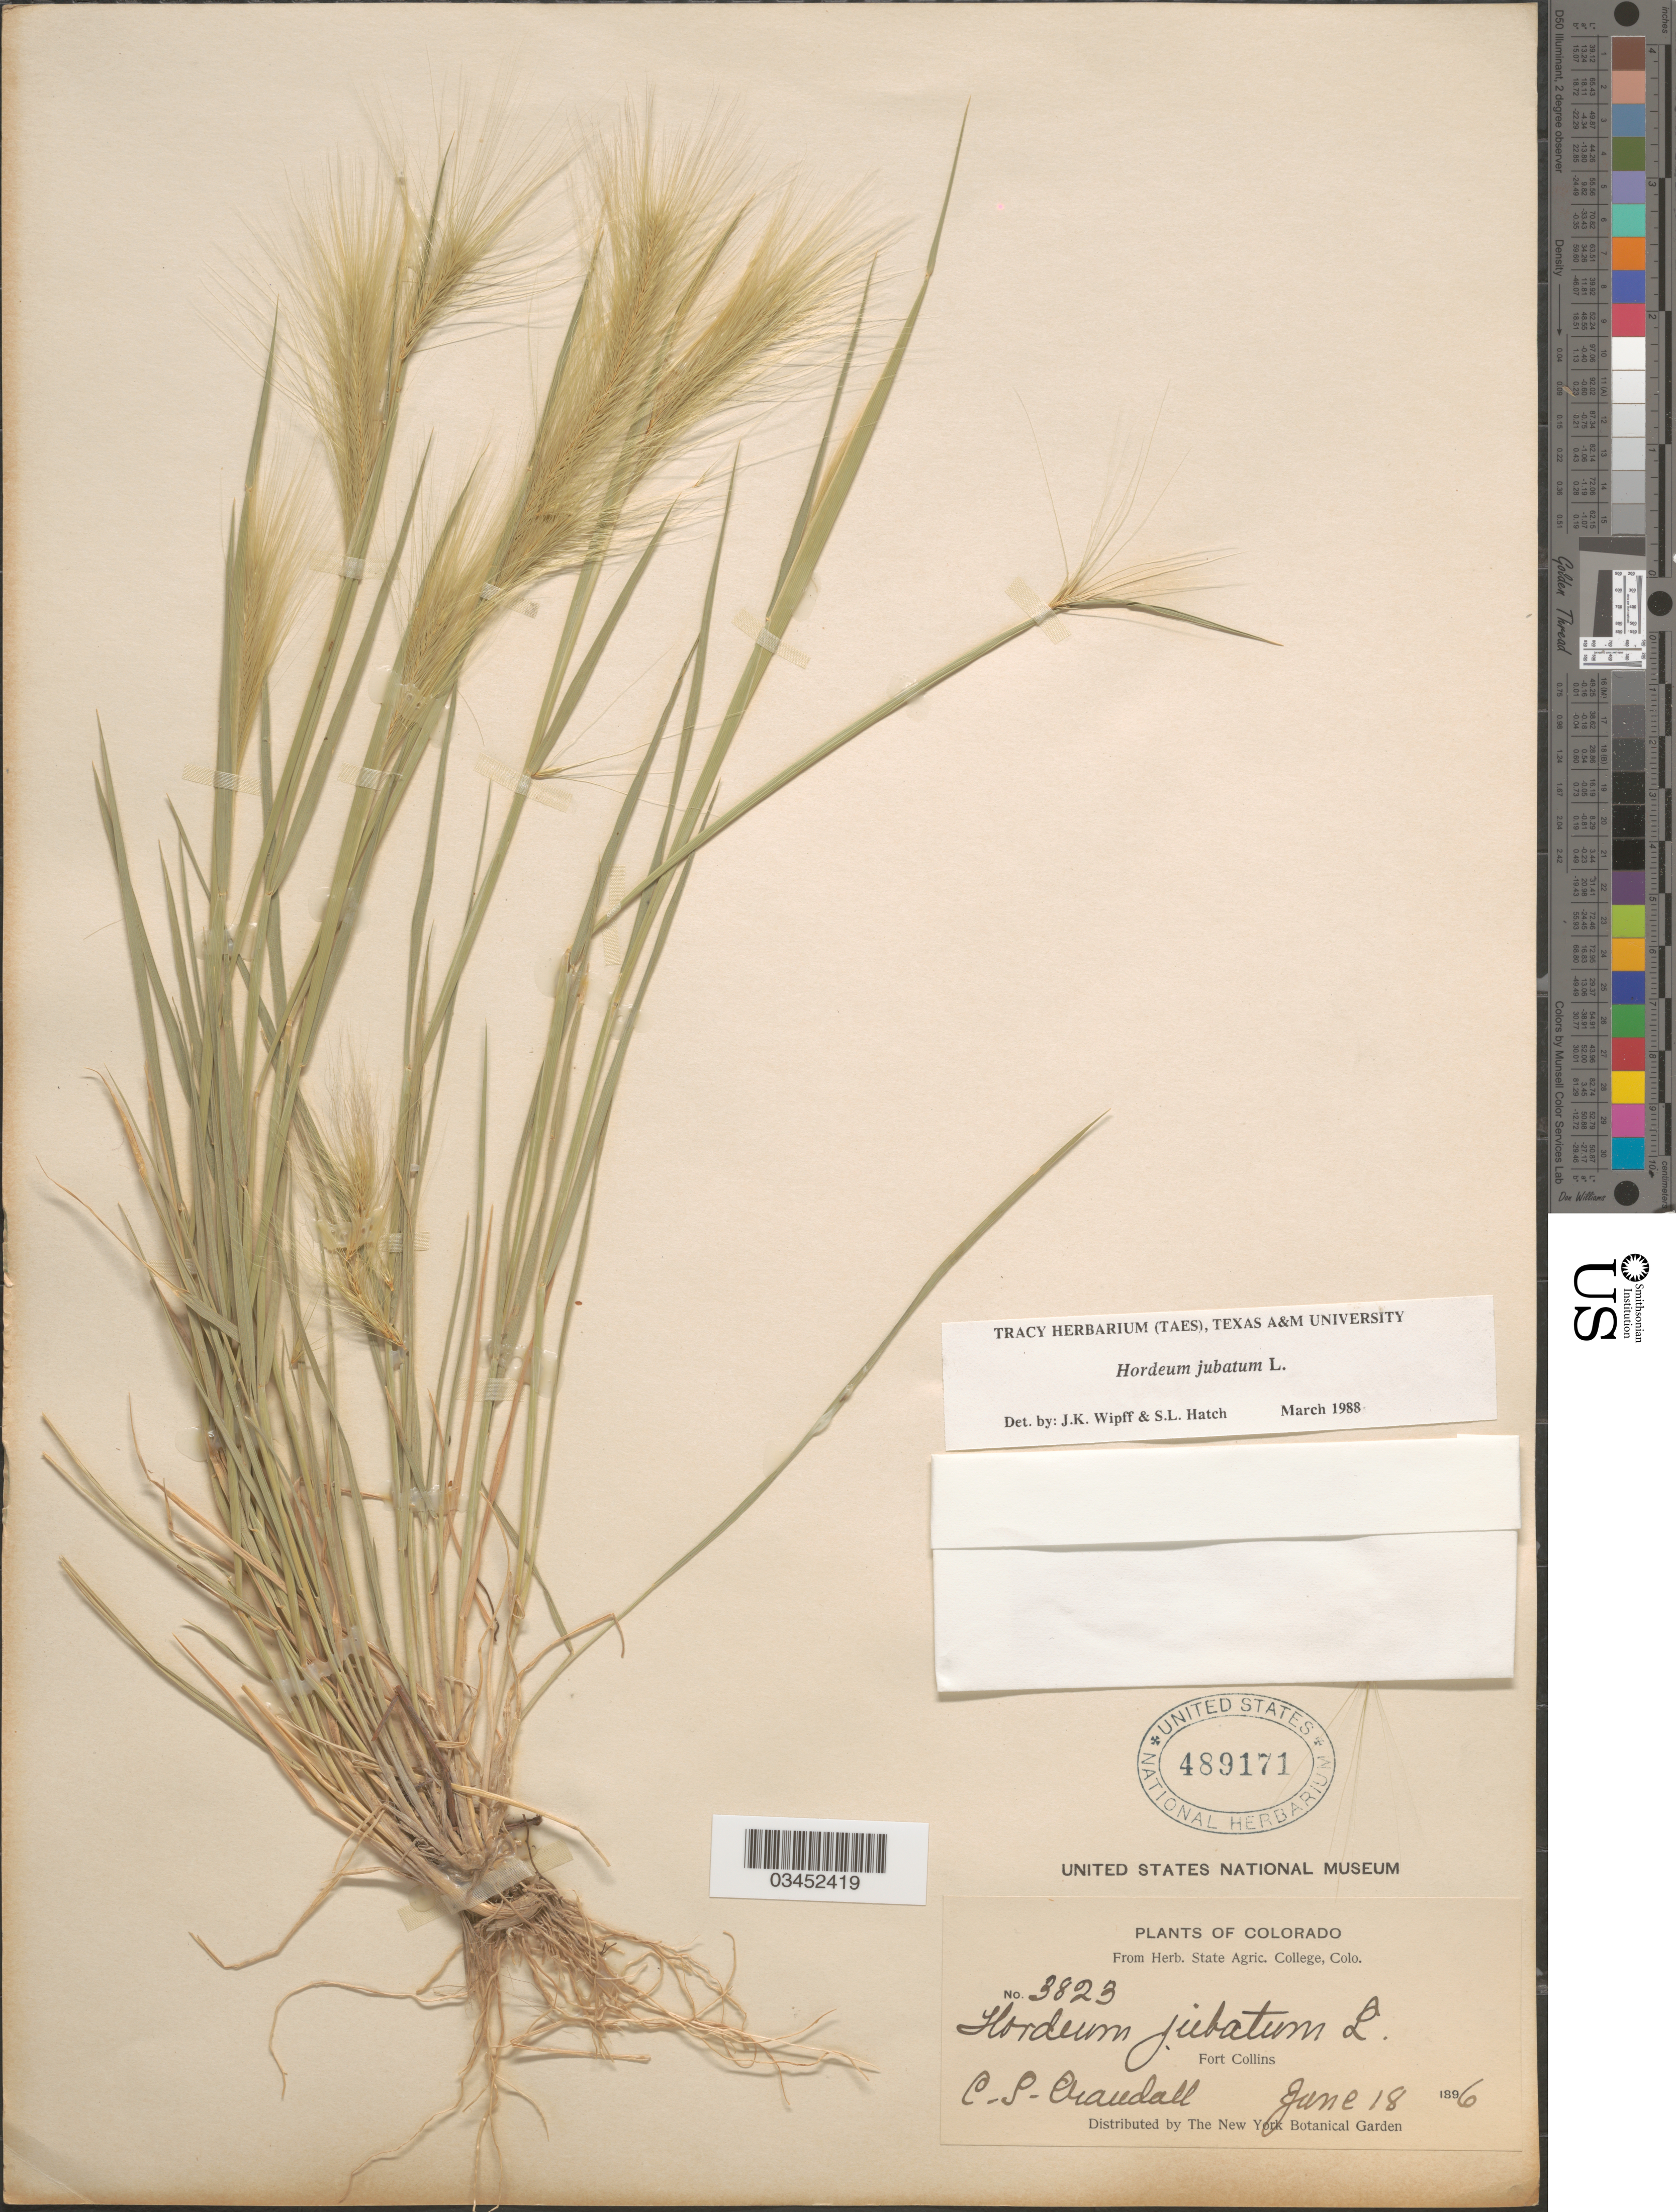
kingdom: Plantae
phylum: Tracheophyta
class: Liliopsida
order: Poales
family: Poaceae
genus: Hordeum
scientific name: Hordeum jubatum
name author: L.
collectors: C. Crandall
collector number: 3823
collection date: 1896-06-18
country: United States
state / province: Colorado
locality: Fort Collins.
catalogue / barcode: US 489171